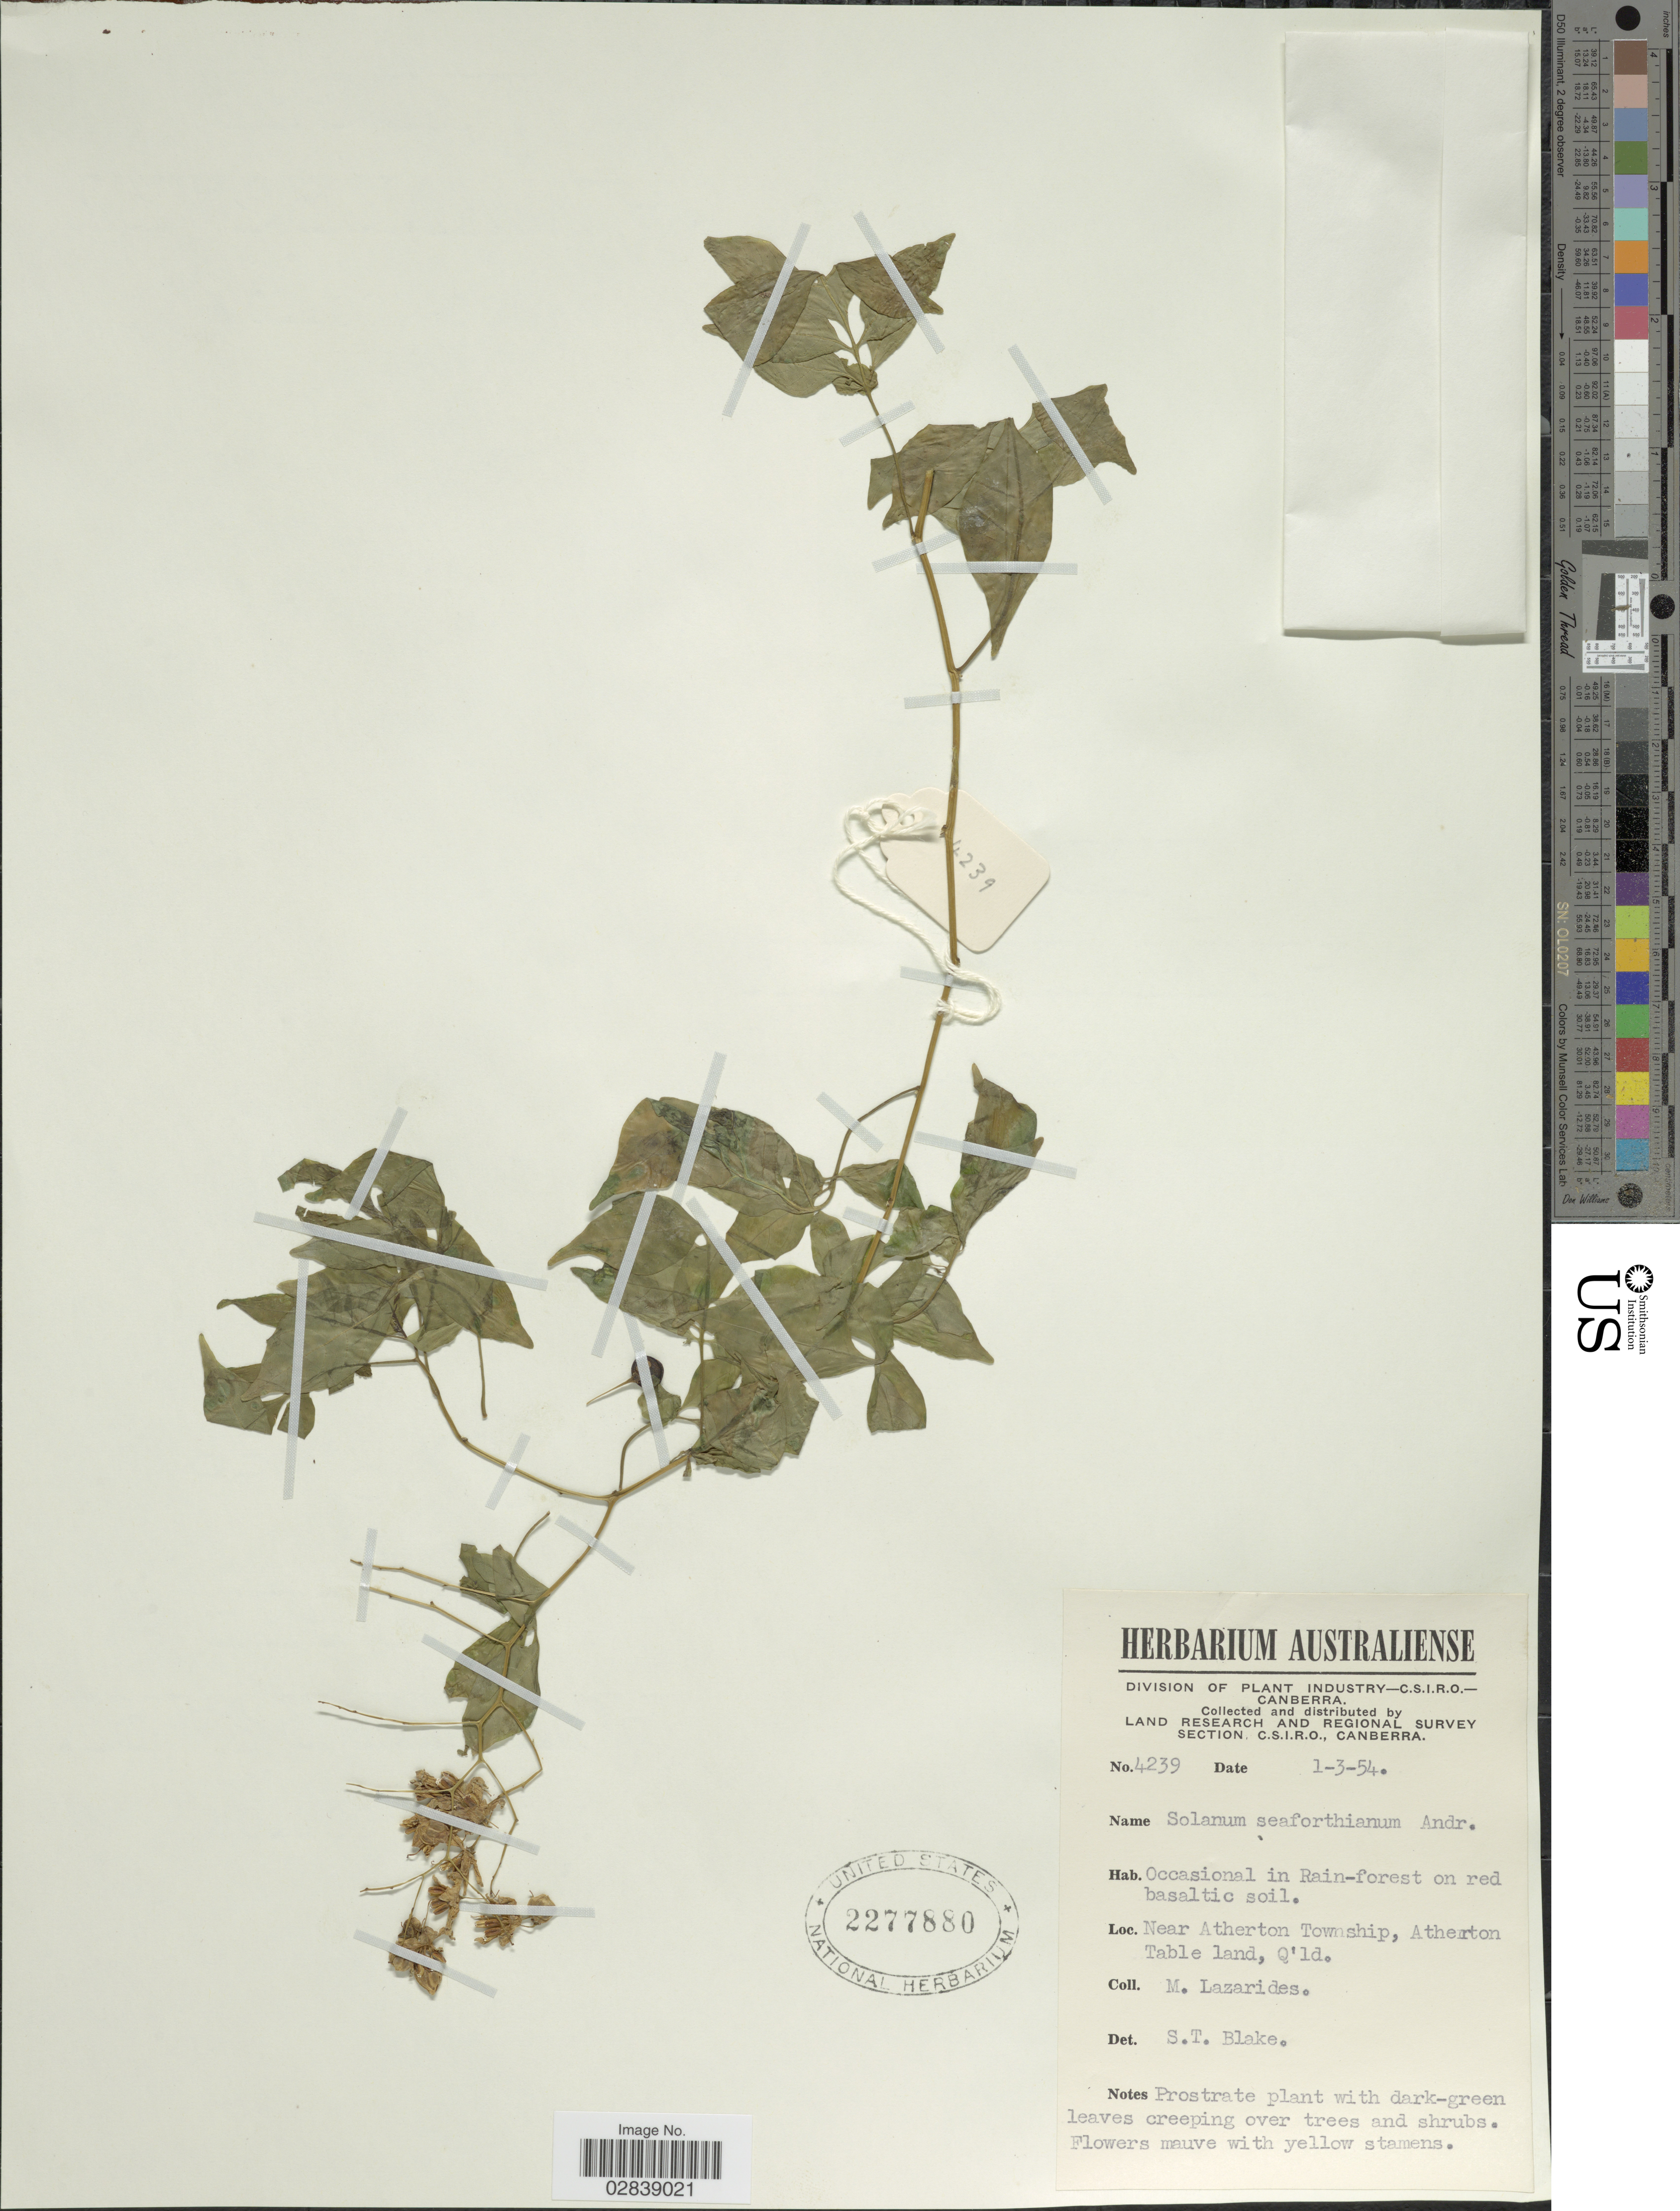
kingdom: Plantae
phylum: Tracheophyta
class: Magnoliopsida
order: Solanales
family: Solanaceae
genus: Solanum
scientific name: Solanum seaforthianum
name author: Andrews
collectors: M. Lazarides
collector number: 4239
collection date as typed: Transcribed d/m/y: 1/3/54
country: Australia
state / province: Queensland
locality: Near Atherton Township, Atherton, Table land, Q'ld.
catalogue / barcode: US 2277880